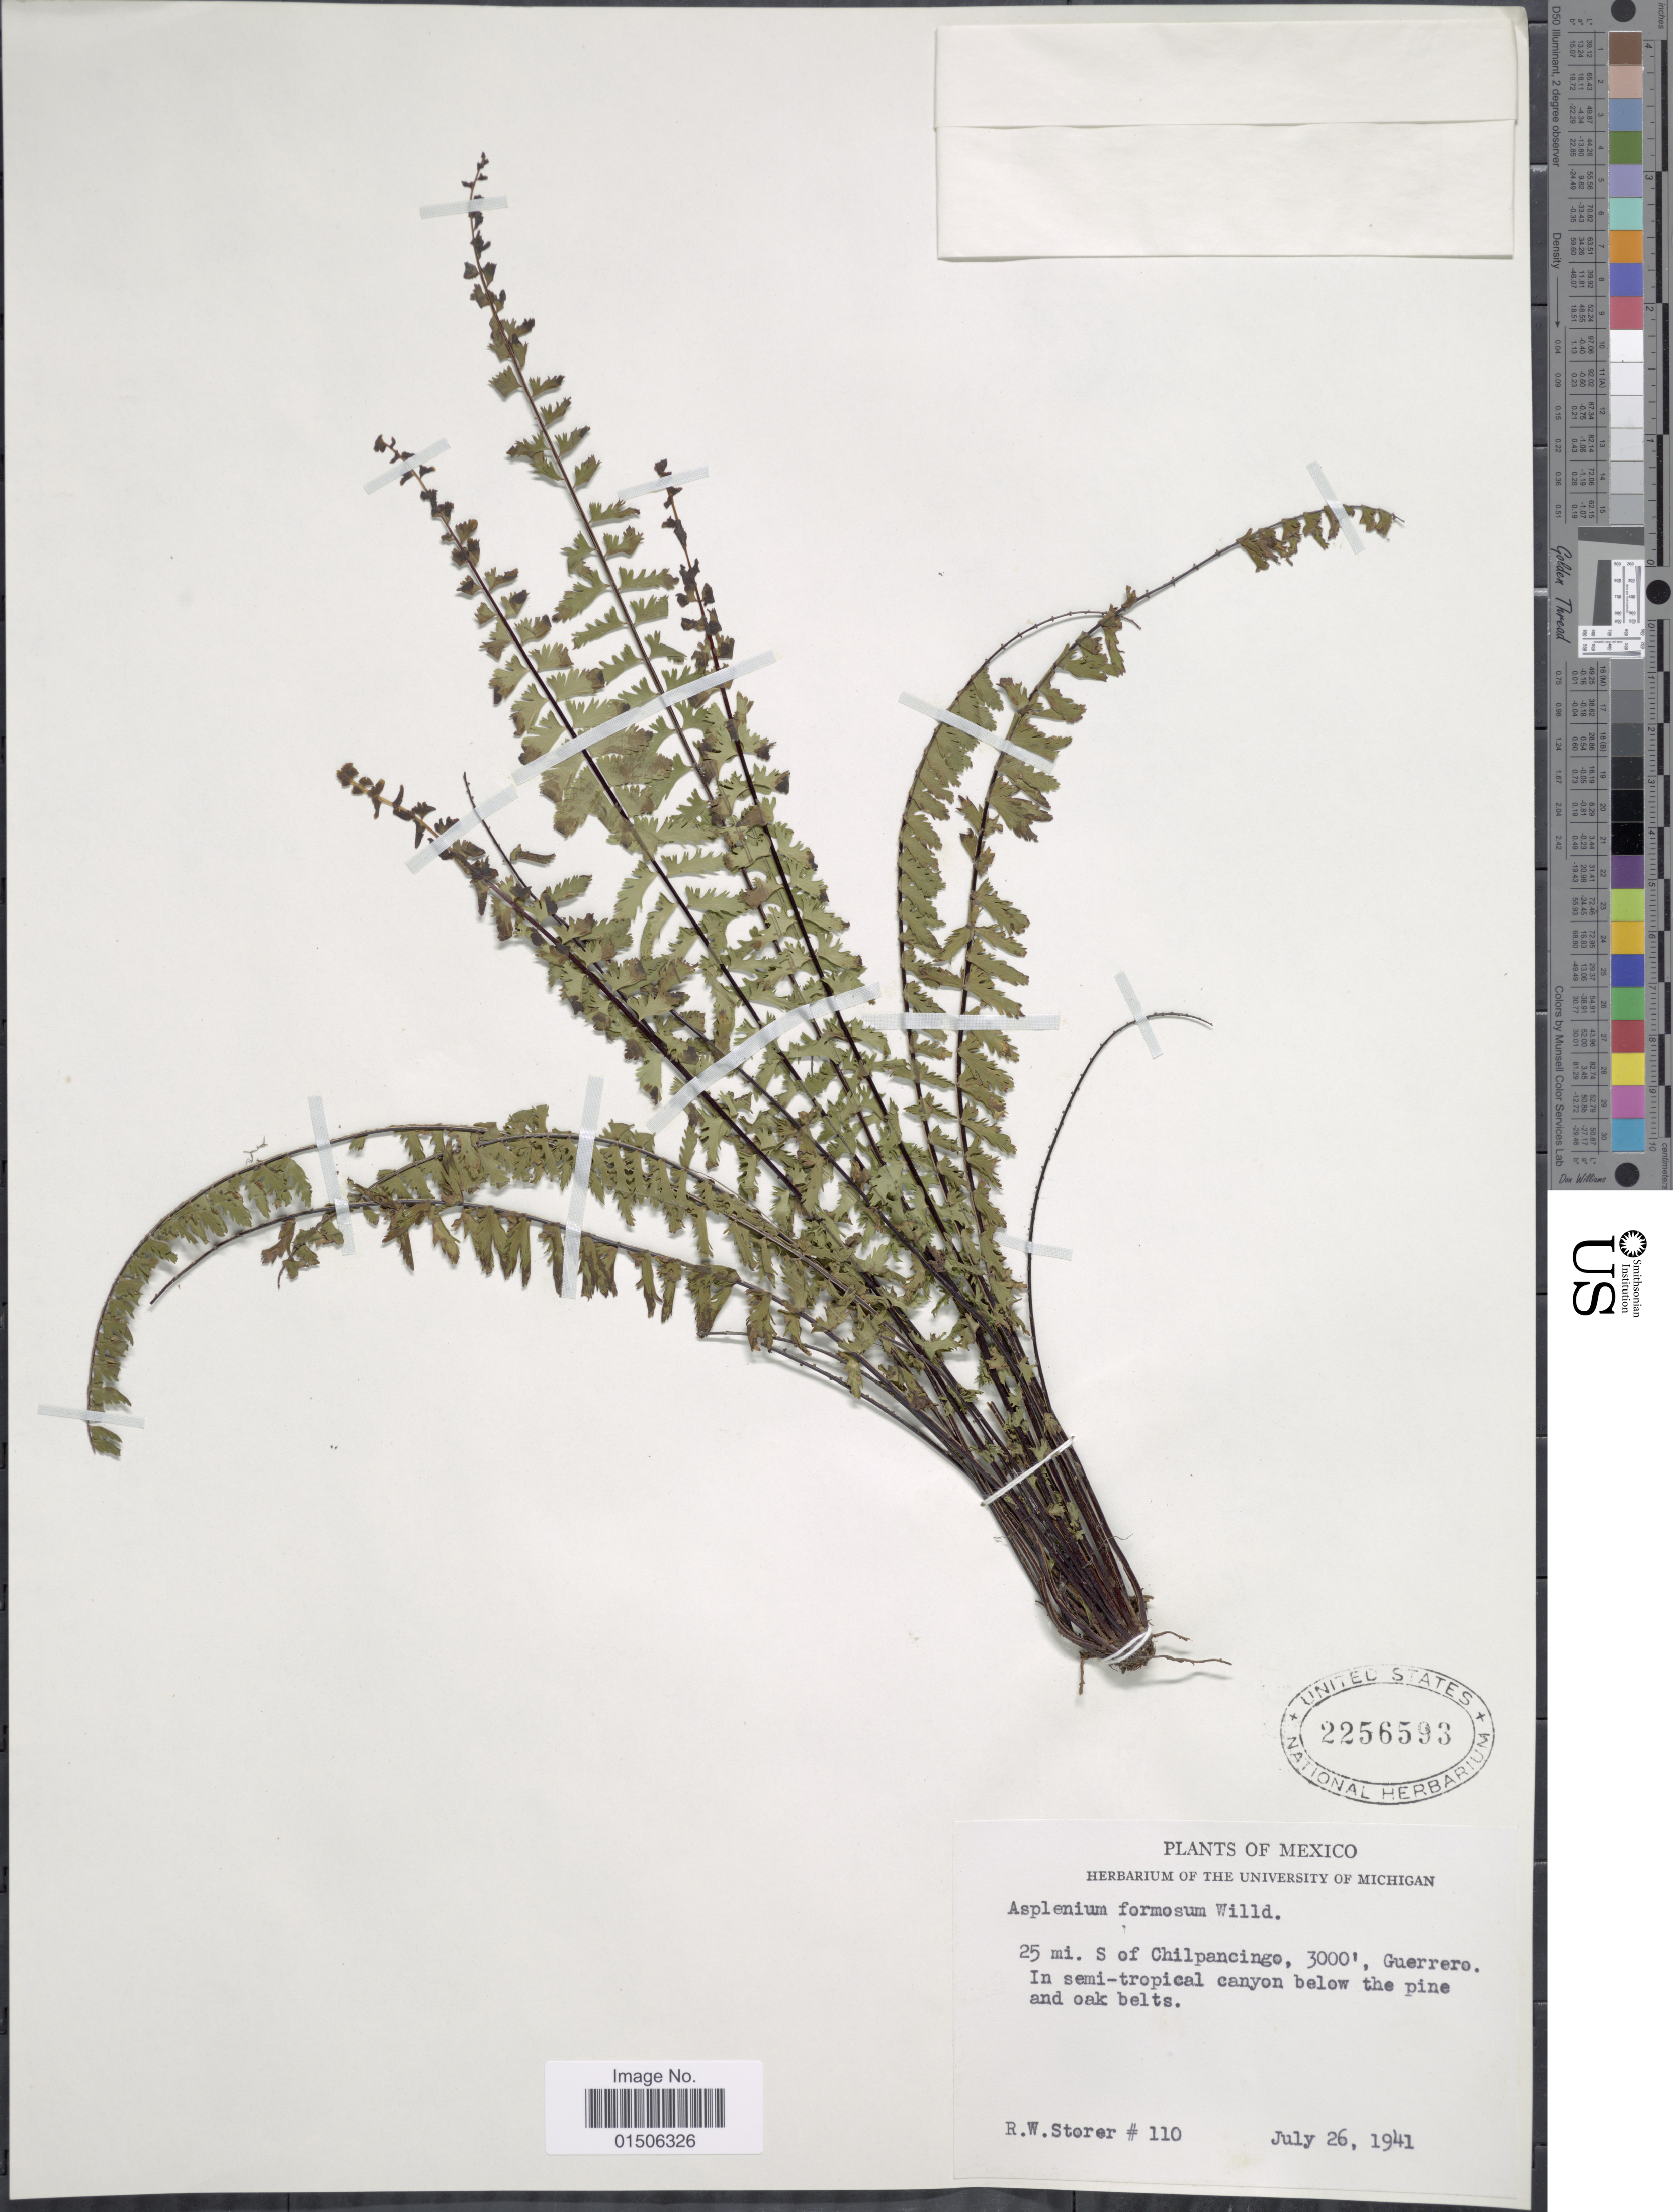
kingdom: Plantae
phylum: Tracheophyta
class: Polypodiopsida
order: Polypodiales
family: Aspleniaceae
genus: Asplenium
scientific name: Asplenium formosum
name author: Willd.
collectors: R. Storer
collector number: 110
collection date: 1941-07-26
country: Mexico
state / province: Guerrero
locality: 25 mi. S of Chilpancingo, In semi-tropical canyyon below the pine and oak belts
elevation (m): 914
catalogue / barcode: US 2256593